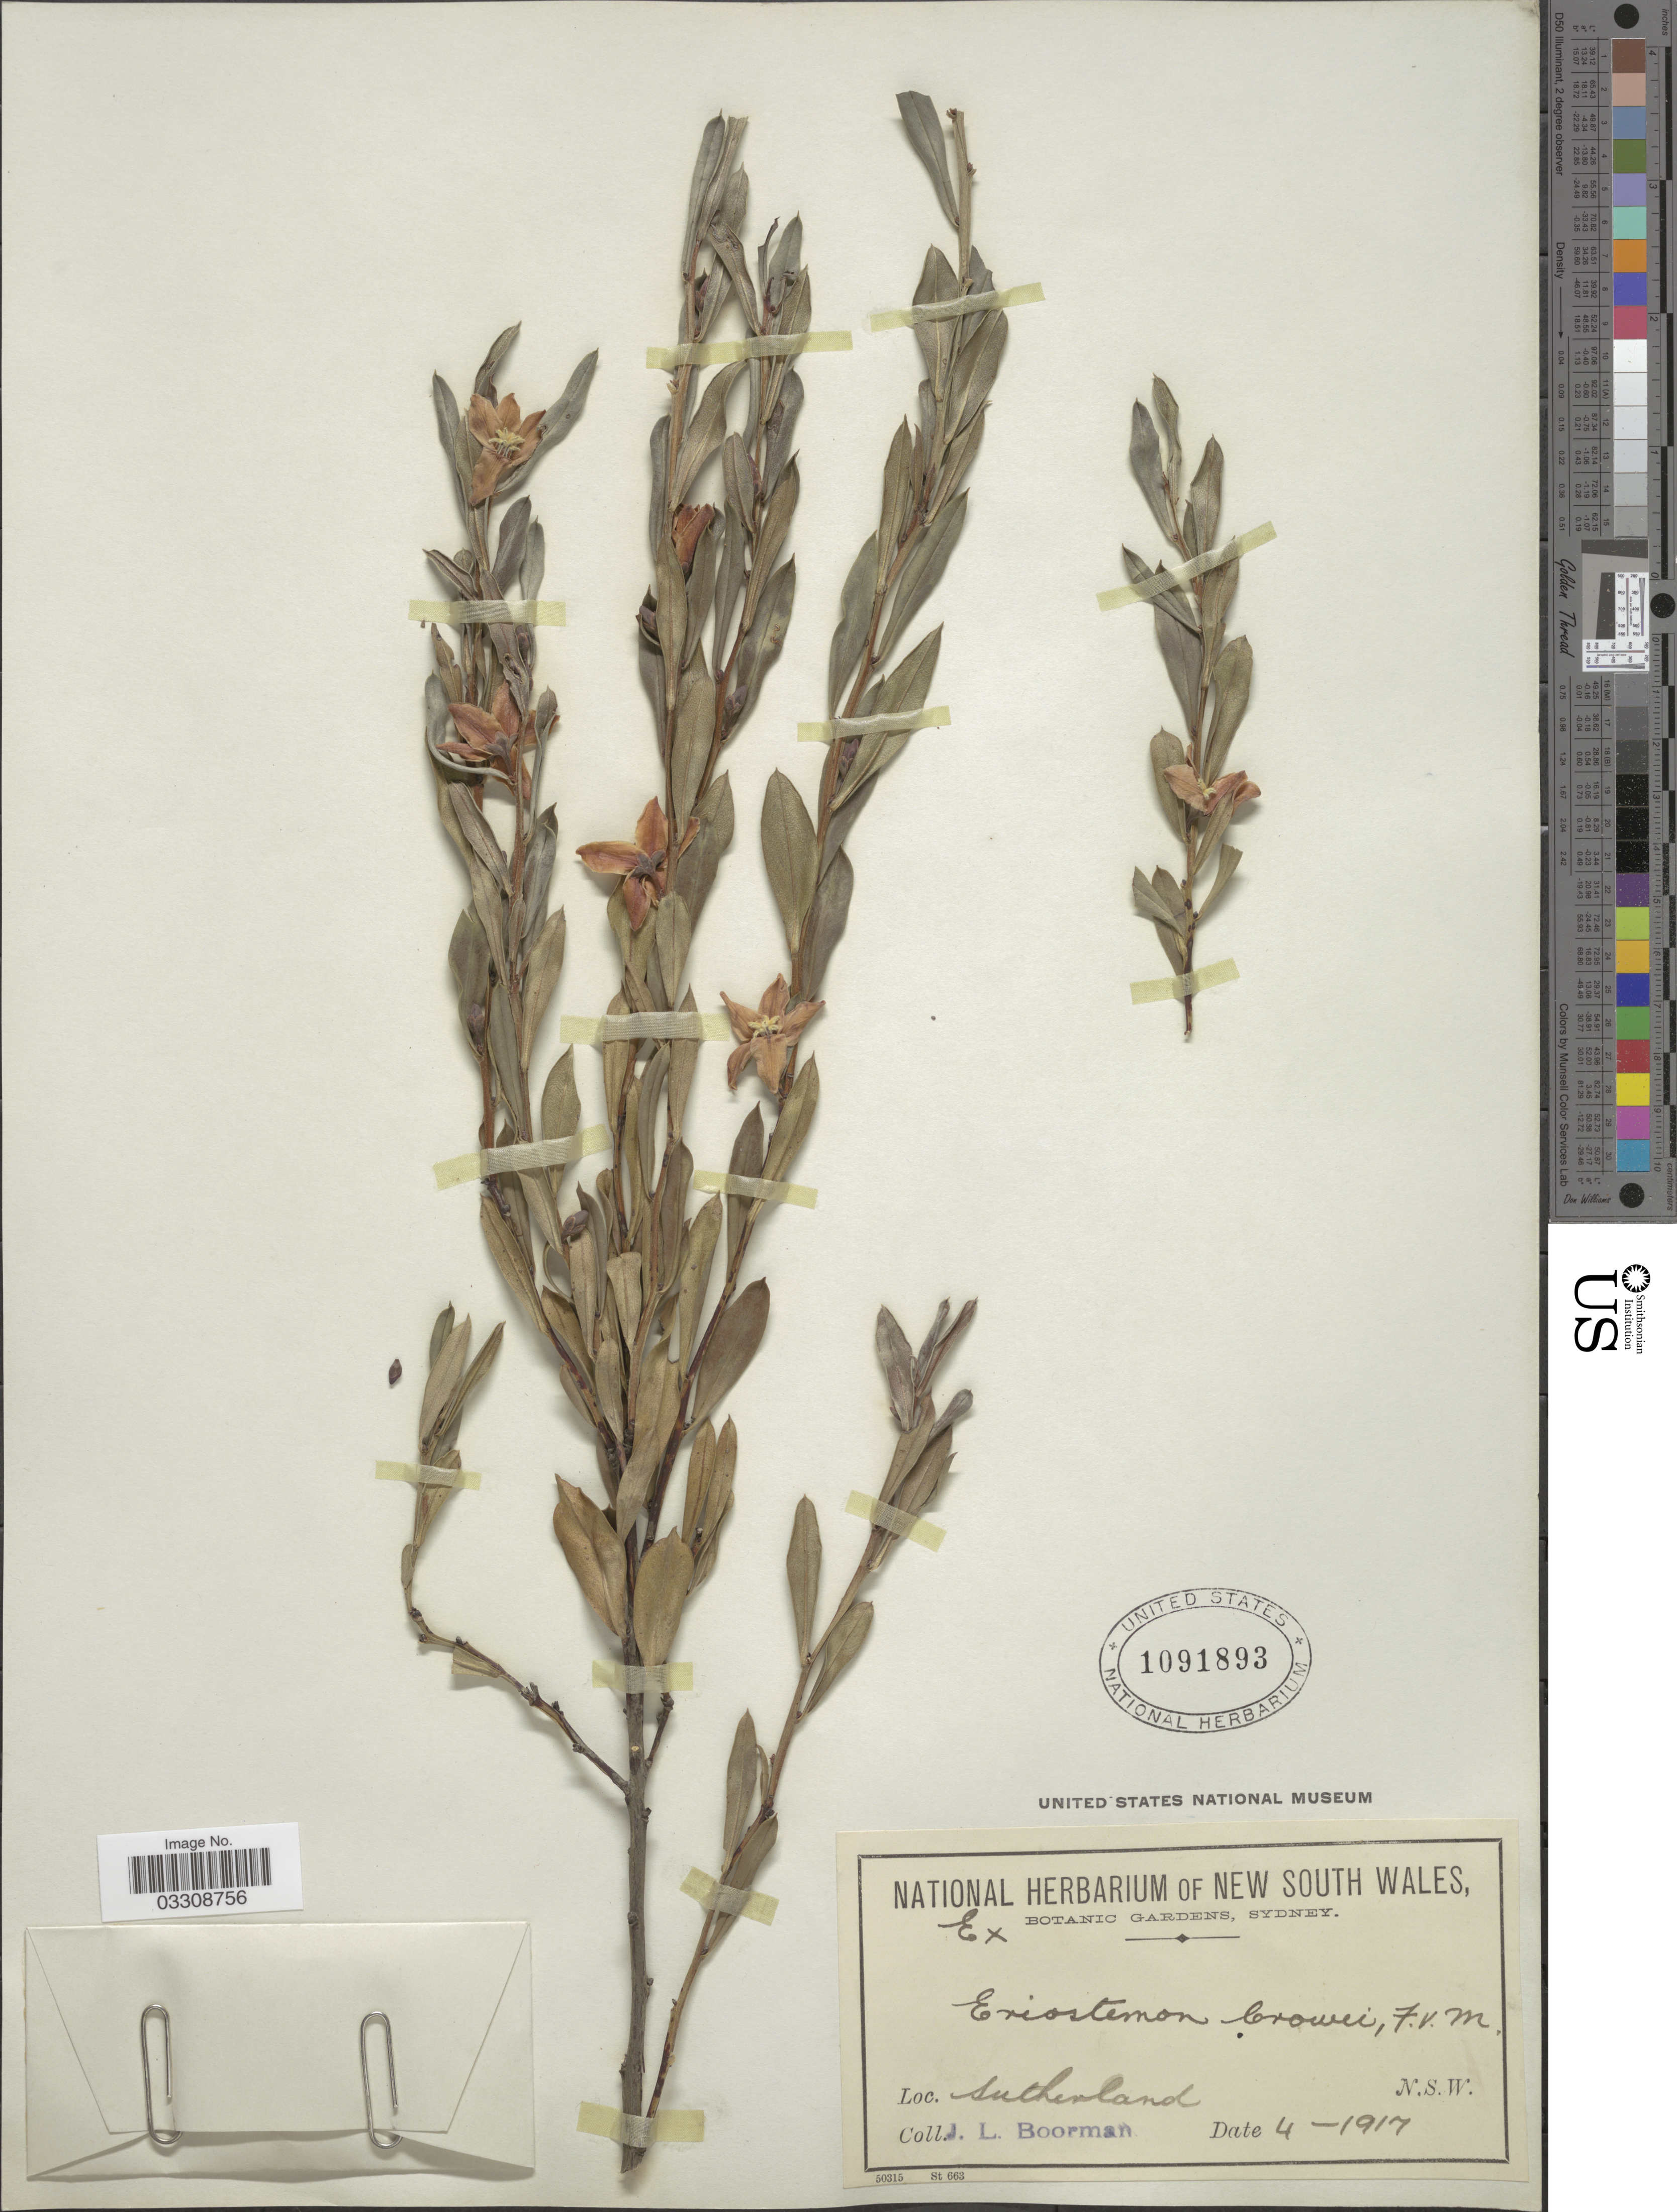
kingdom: Plantae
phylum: Tracheophyta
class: Magnoliopsida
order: Sapindales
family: Rutaceae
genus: Crowea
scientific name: Crowea exalata subsp. exalata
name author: F. Muell.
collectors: J. Boorman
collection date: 1917-04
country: Australia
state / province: New South Wales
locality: Sutherland.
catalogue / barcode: US 1091893